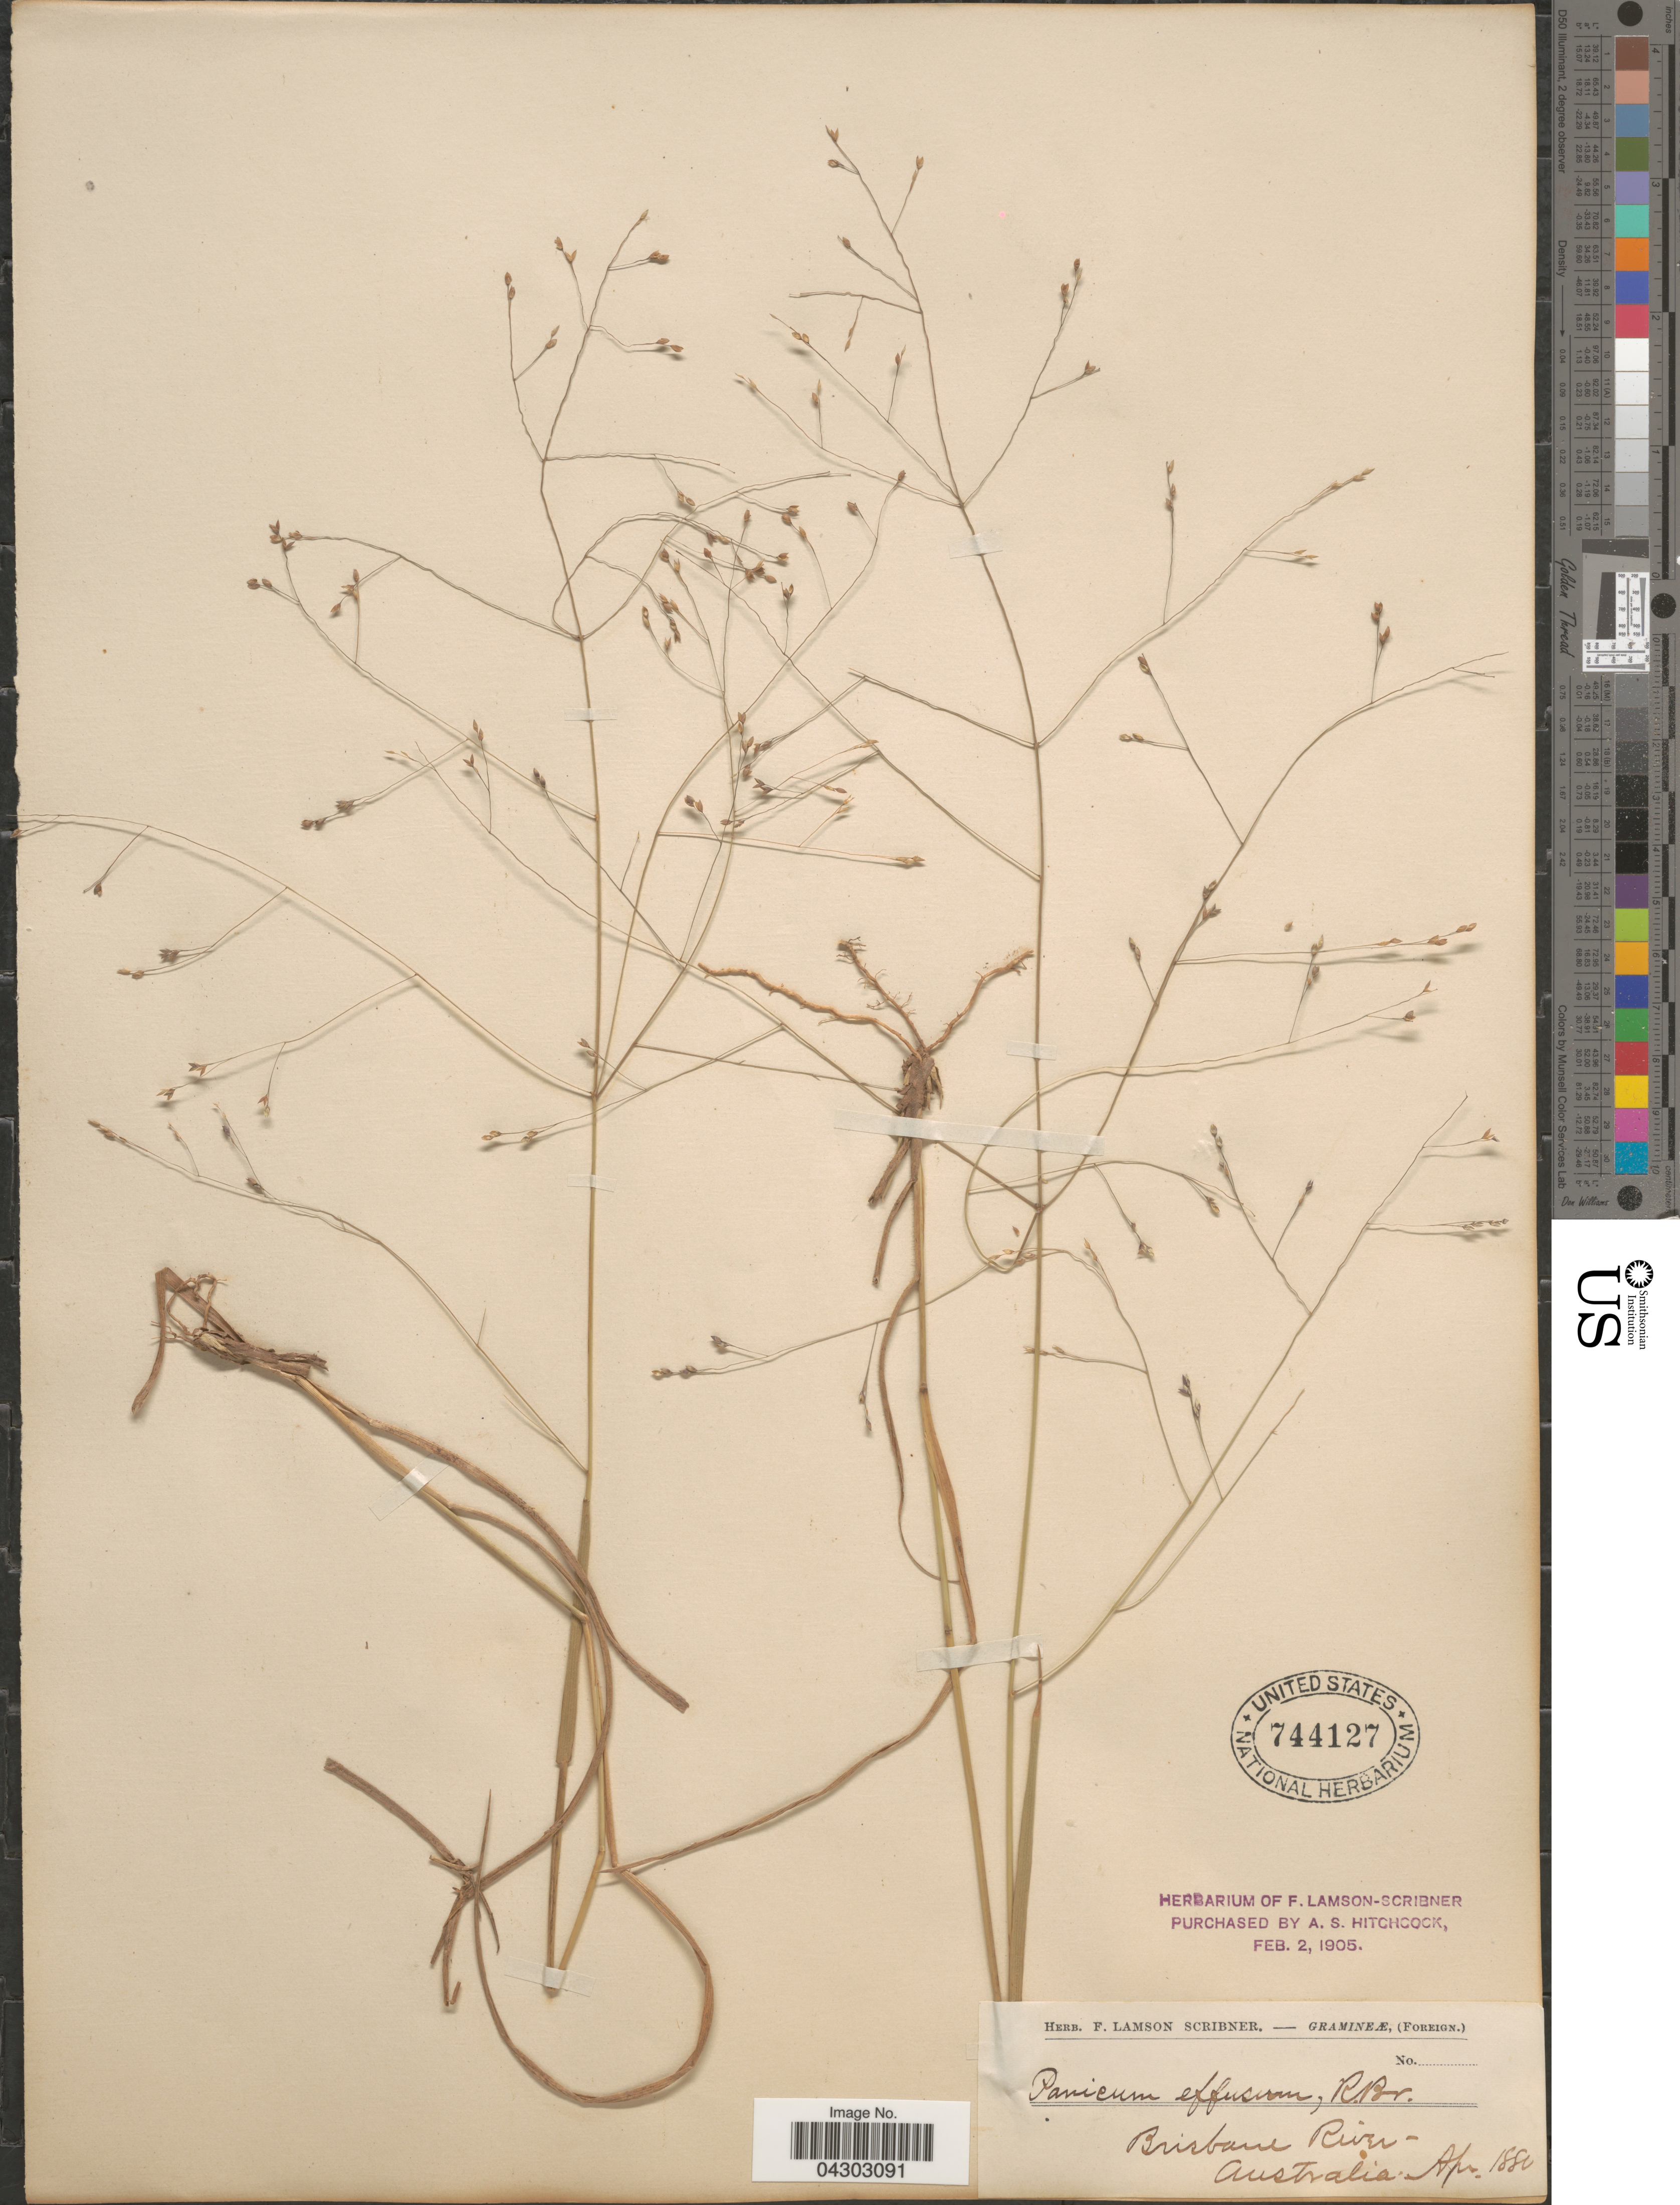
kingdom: Plantae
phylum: Tracheophyta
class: Liliopsida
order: Poales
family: Poaceae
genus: Panicum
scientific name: Panicum effusum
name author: R. Br.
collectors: ex herb. F. Lamson Scribner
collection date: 1880-04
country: Australia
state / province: Queensland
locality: Brisbane River.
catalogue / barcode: US 744127